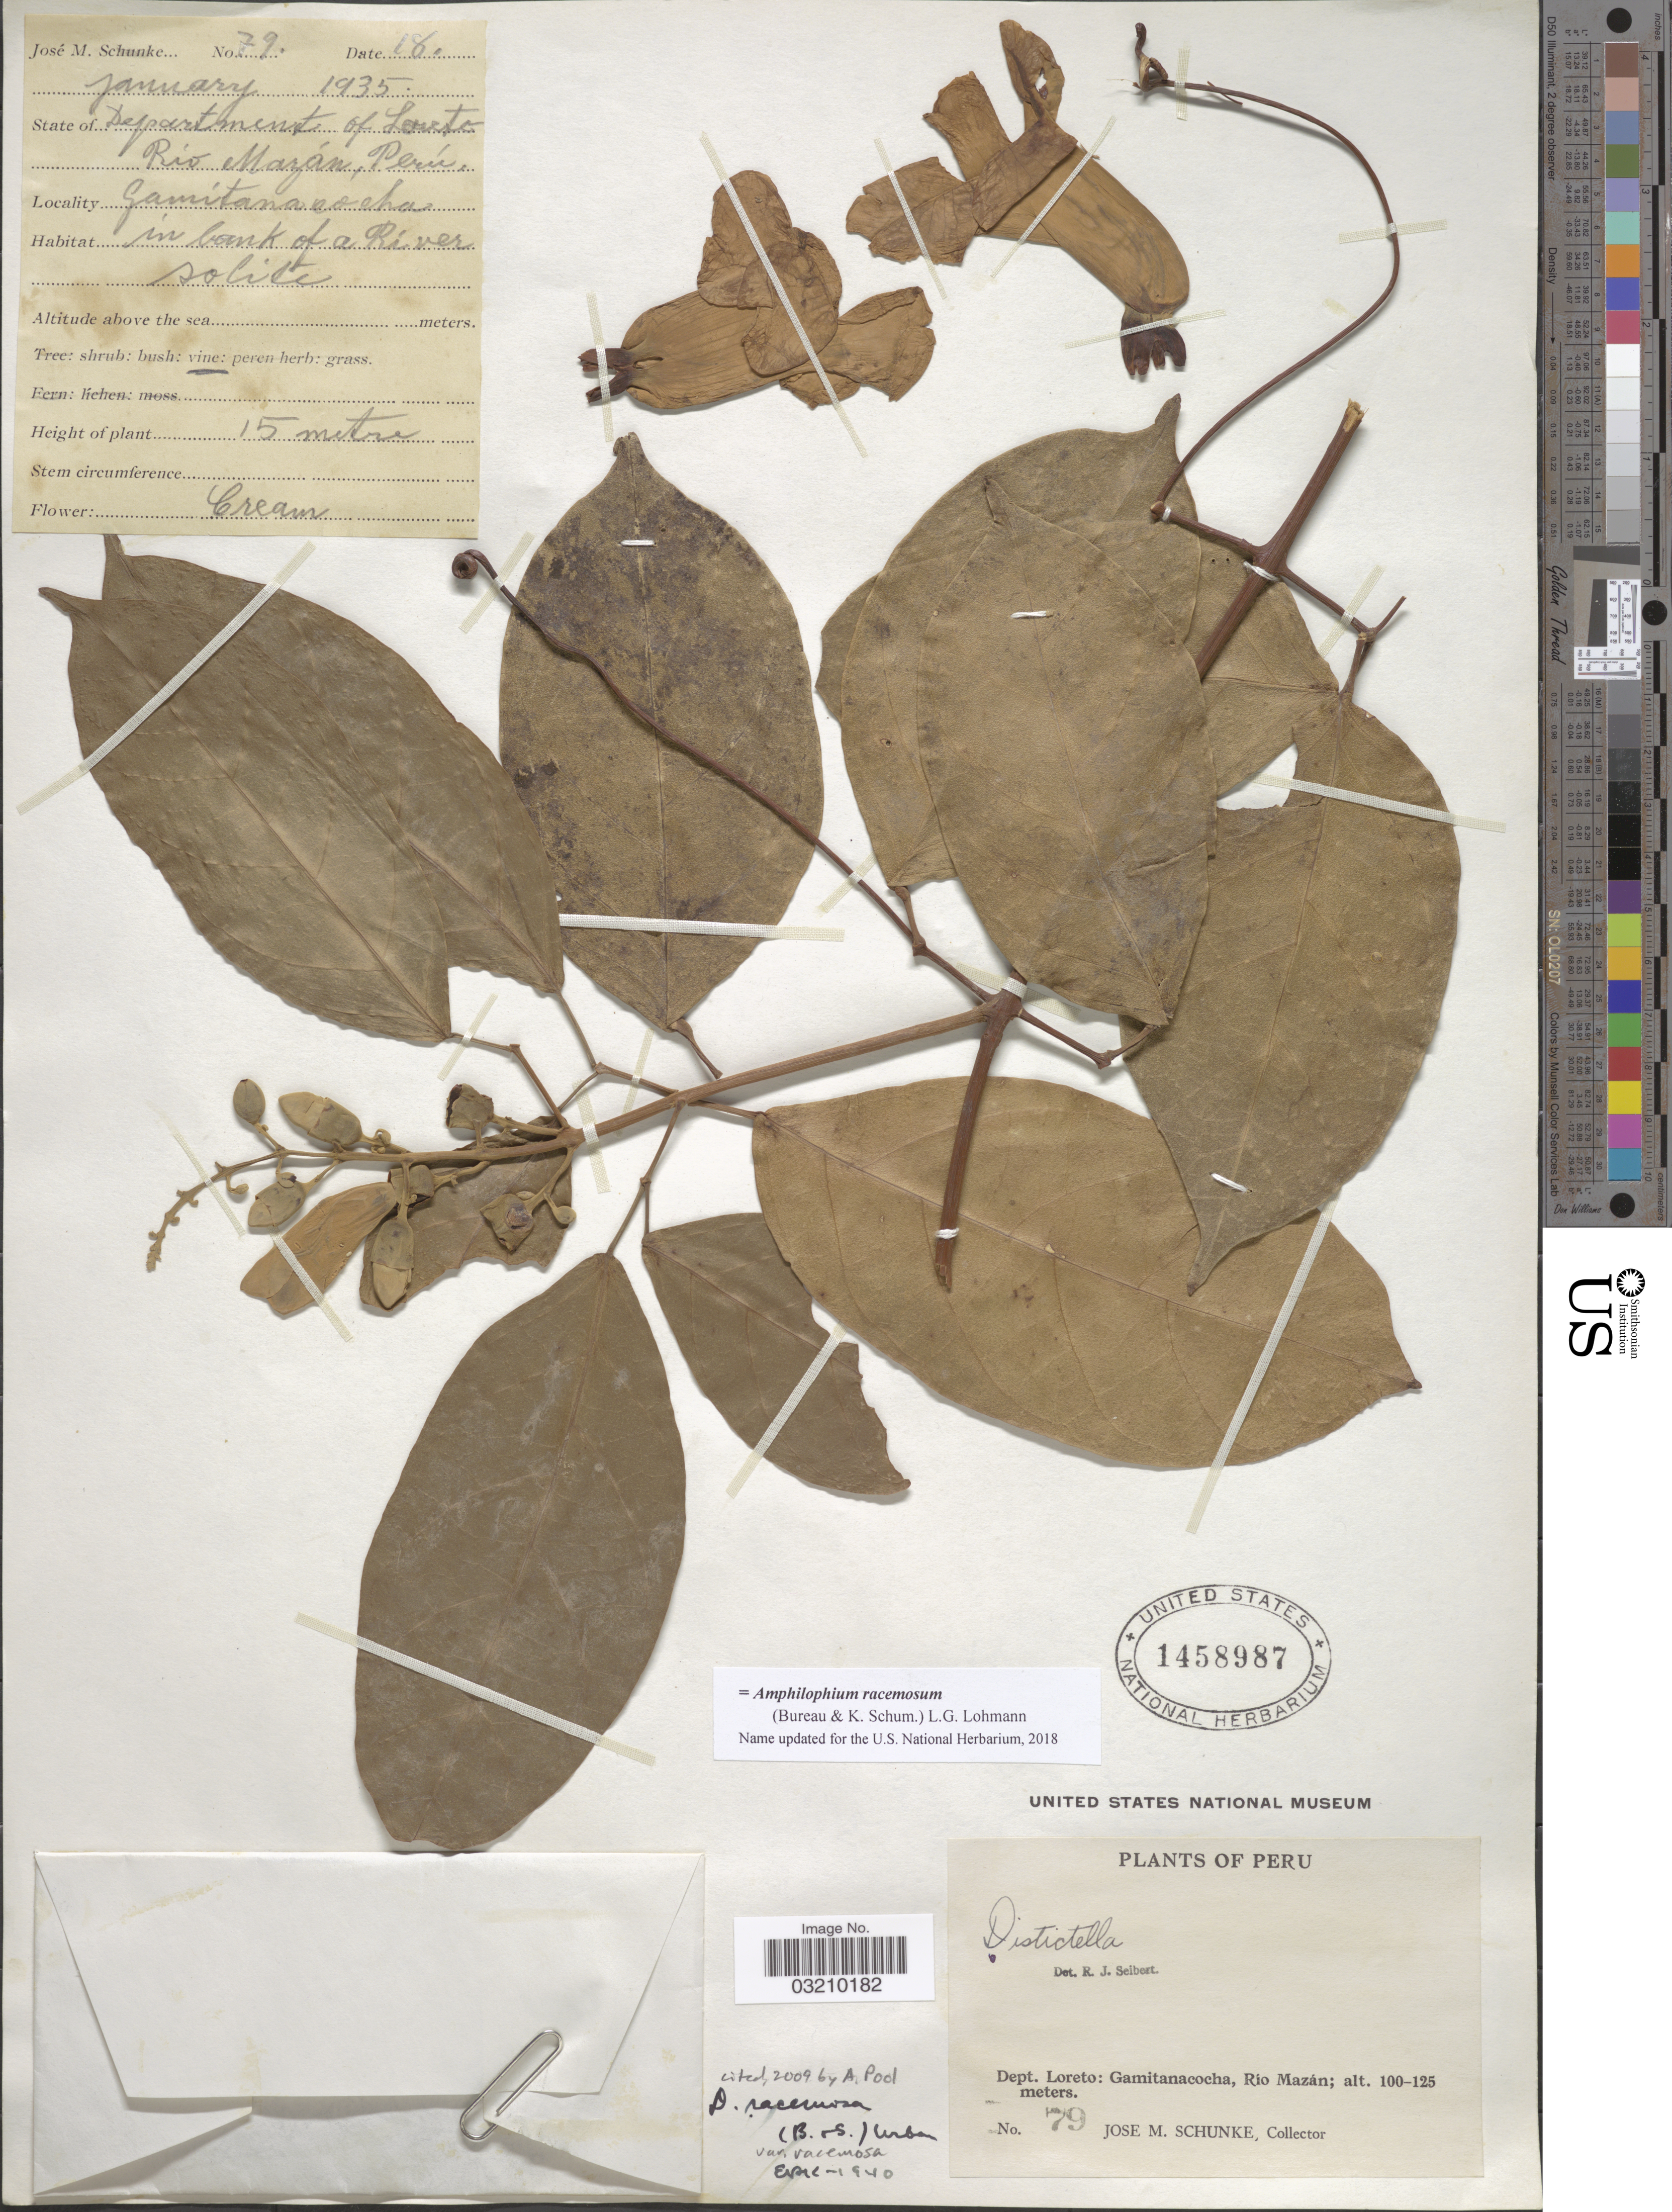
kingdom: Plantae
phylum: Tracheophyta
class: Magnoliopsida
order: Lamiales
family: Bignoniaceae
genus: Amphilophium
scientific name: Amphilophium racemosum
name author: (Bureau & K. Schum.) L.G. Lohmann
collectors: J. M. Schunke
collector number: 79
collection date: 1935-01-18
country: Peru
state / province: Loreto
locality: Dept. Loreto: Gamitanacocha, Río Mazán.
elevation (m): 100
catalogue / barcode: US 1458987